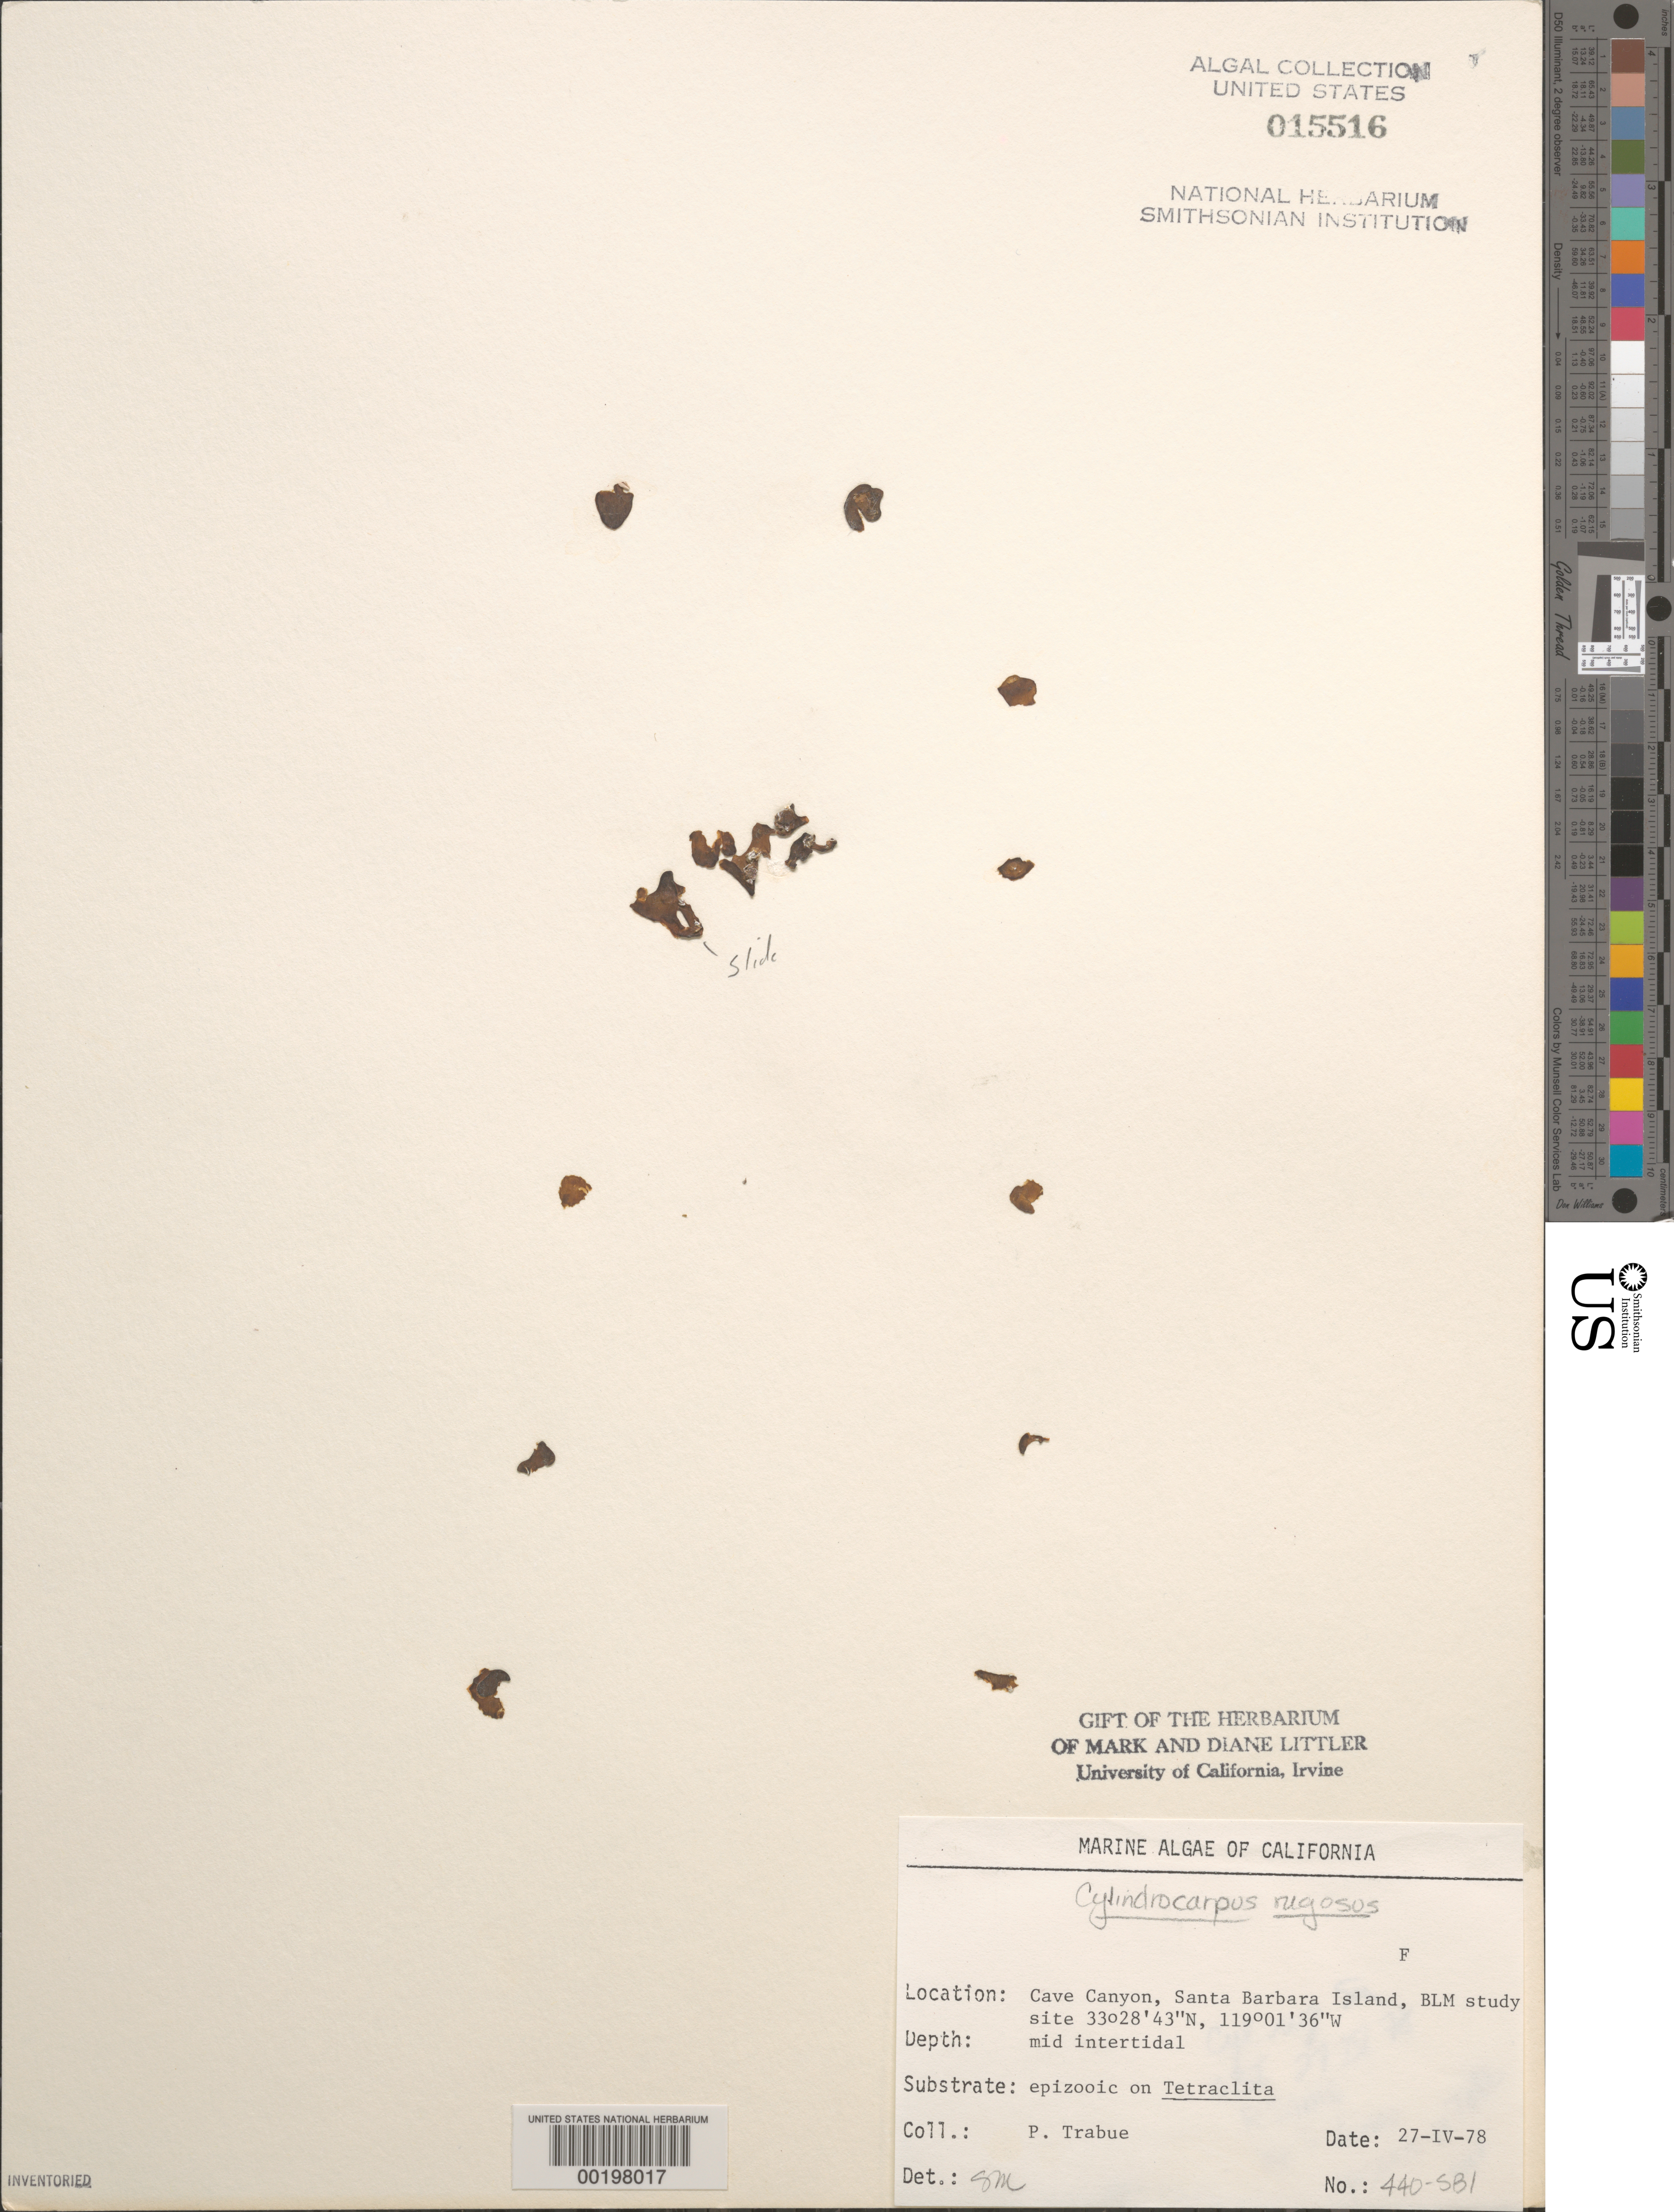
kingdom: Chromista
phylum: Ochrophyta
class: Phaeophyceae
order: Ectocarpales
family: Petrospongiaceae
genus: Petrospongium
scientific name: Petrospongium rugosum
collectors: P. J. Trabue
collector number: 440-sbi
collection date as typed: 27 Apr 1978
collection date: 1978-04-27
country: United States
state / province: California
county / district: Santa Barbara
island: Santa Barbara Island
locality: Cave Canyon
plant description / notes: BLM-SOCALBIGHT Rocky Intertidal Survey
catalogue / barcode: US 15516